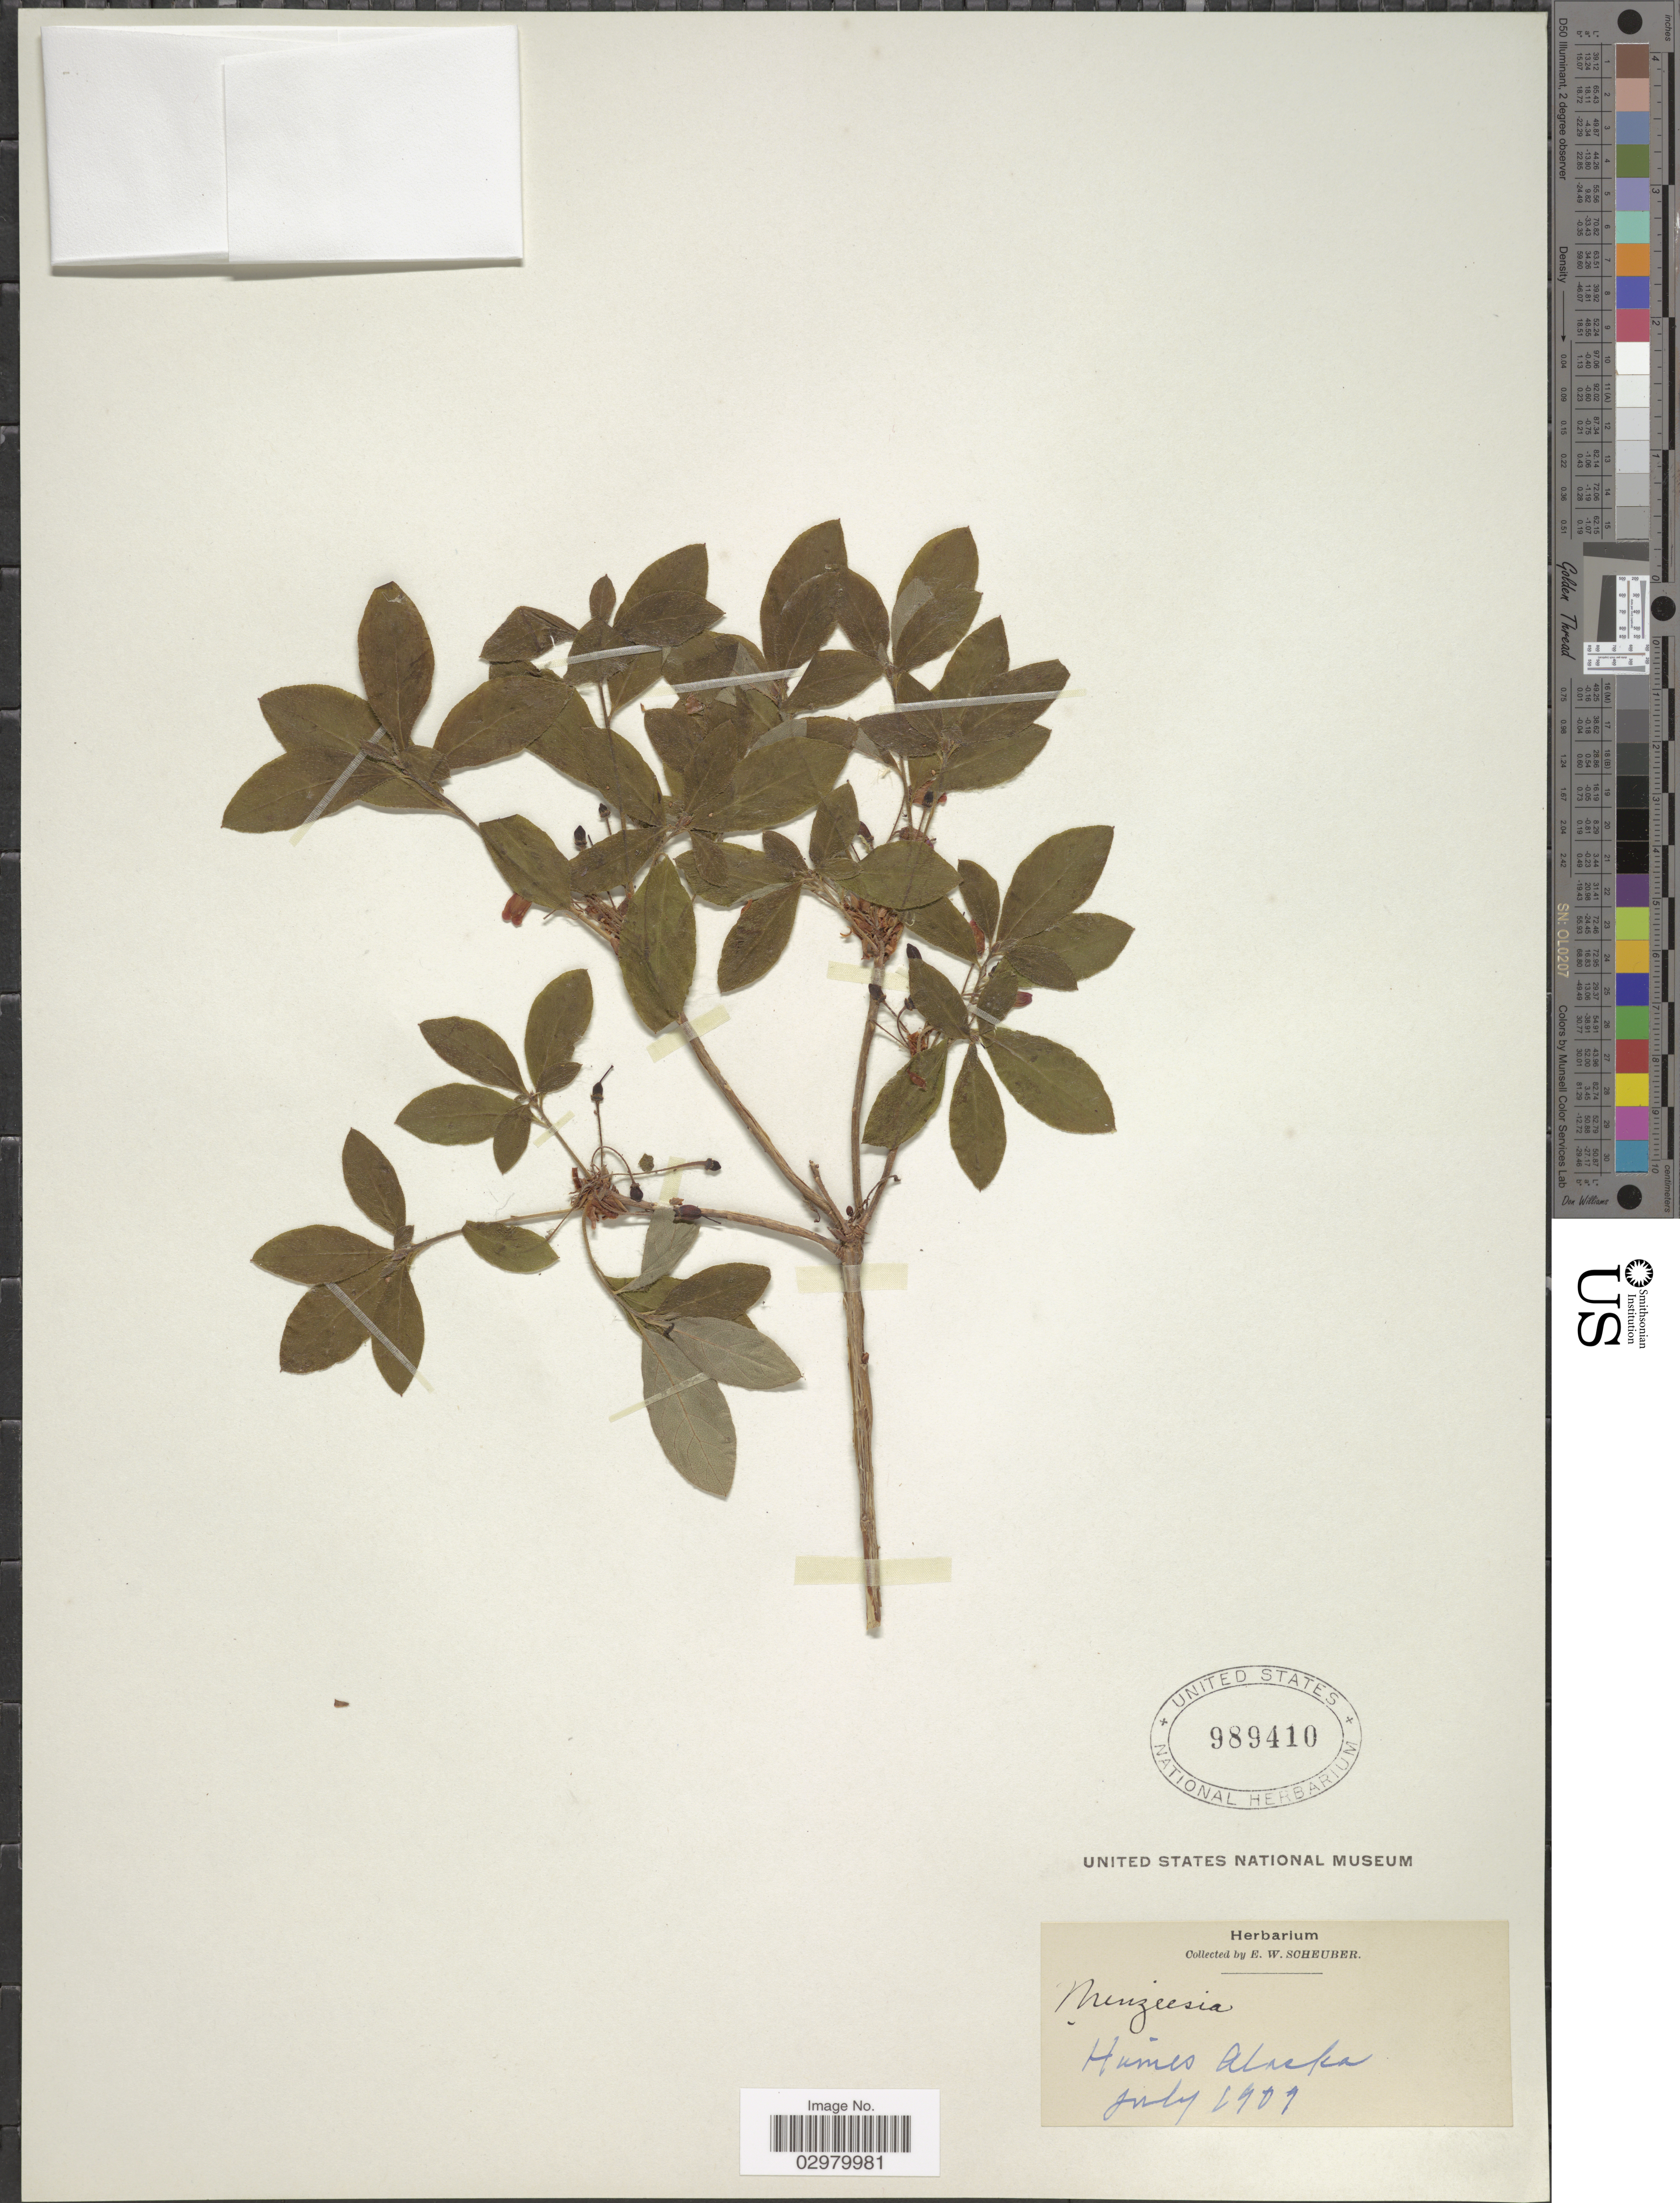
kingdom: Plantae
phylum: Tracheophyta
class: Magnoliopsida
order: Ericales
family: Ericaceae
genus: Menziesia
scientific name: Menziesia ferruginea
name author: Sm.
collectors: E. Scheuber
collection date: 1909-07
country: United States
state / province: Alaska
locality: Haines.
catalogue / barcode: US 989410